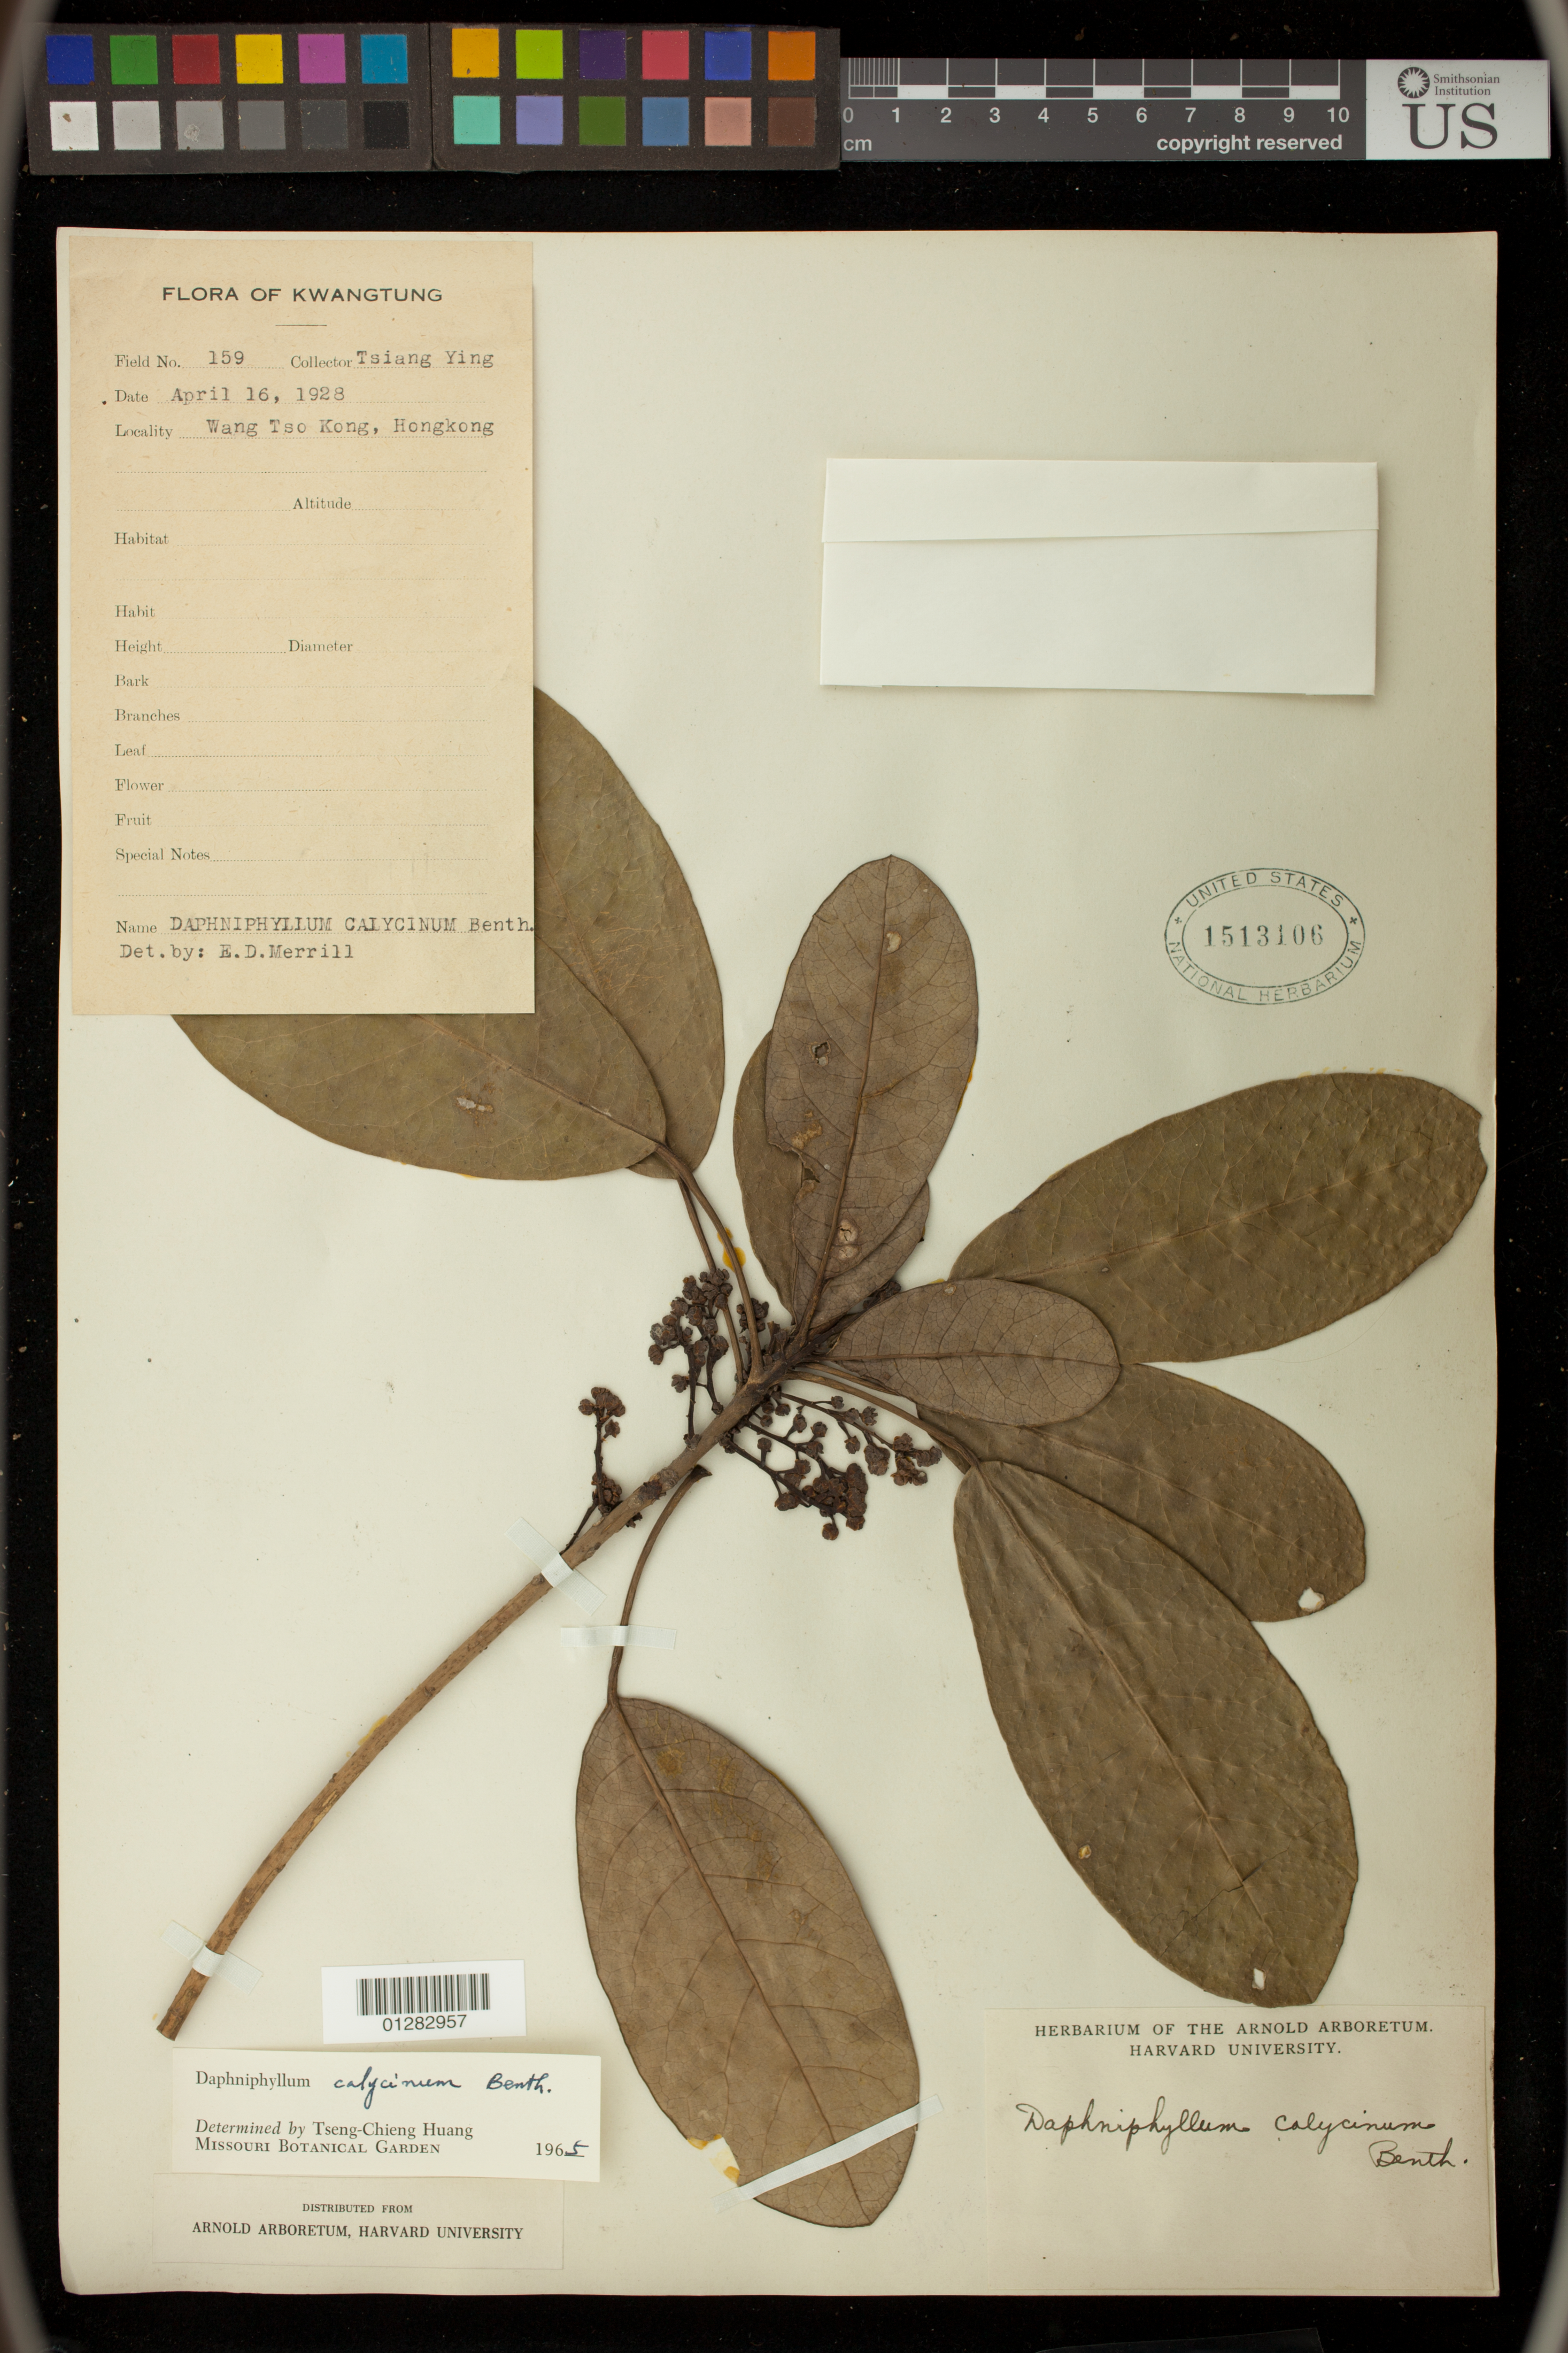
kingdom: Plantae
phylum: Tracheophyta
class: Magnoliopsida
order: Saxifragales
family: Daphniphyllaceae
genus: Daphniphyllum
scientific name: Daphniphyllum calycinum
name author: Benth.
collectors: Y. Tsiang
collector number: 159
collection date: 1928-04-16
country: China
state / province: Hong Kong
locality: Wang Tso Kong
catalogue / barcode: US 1513106